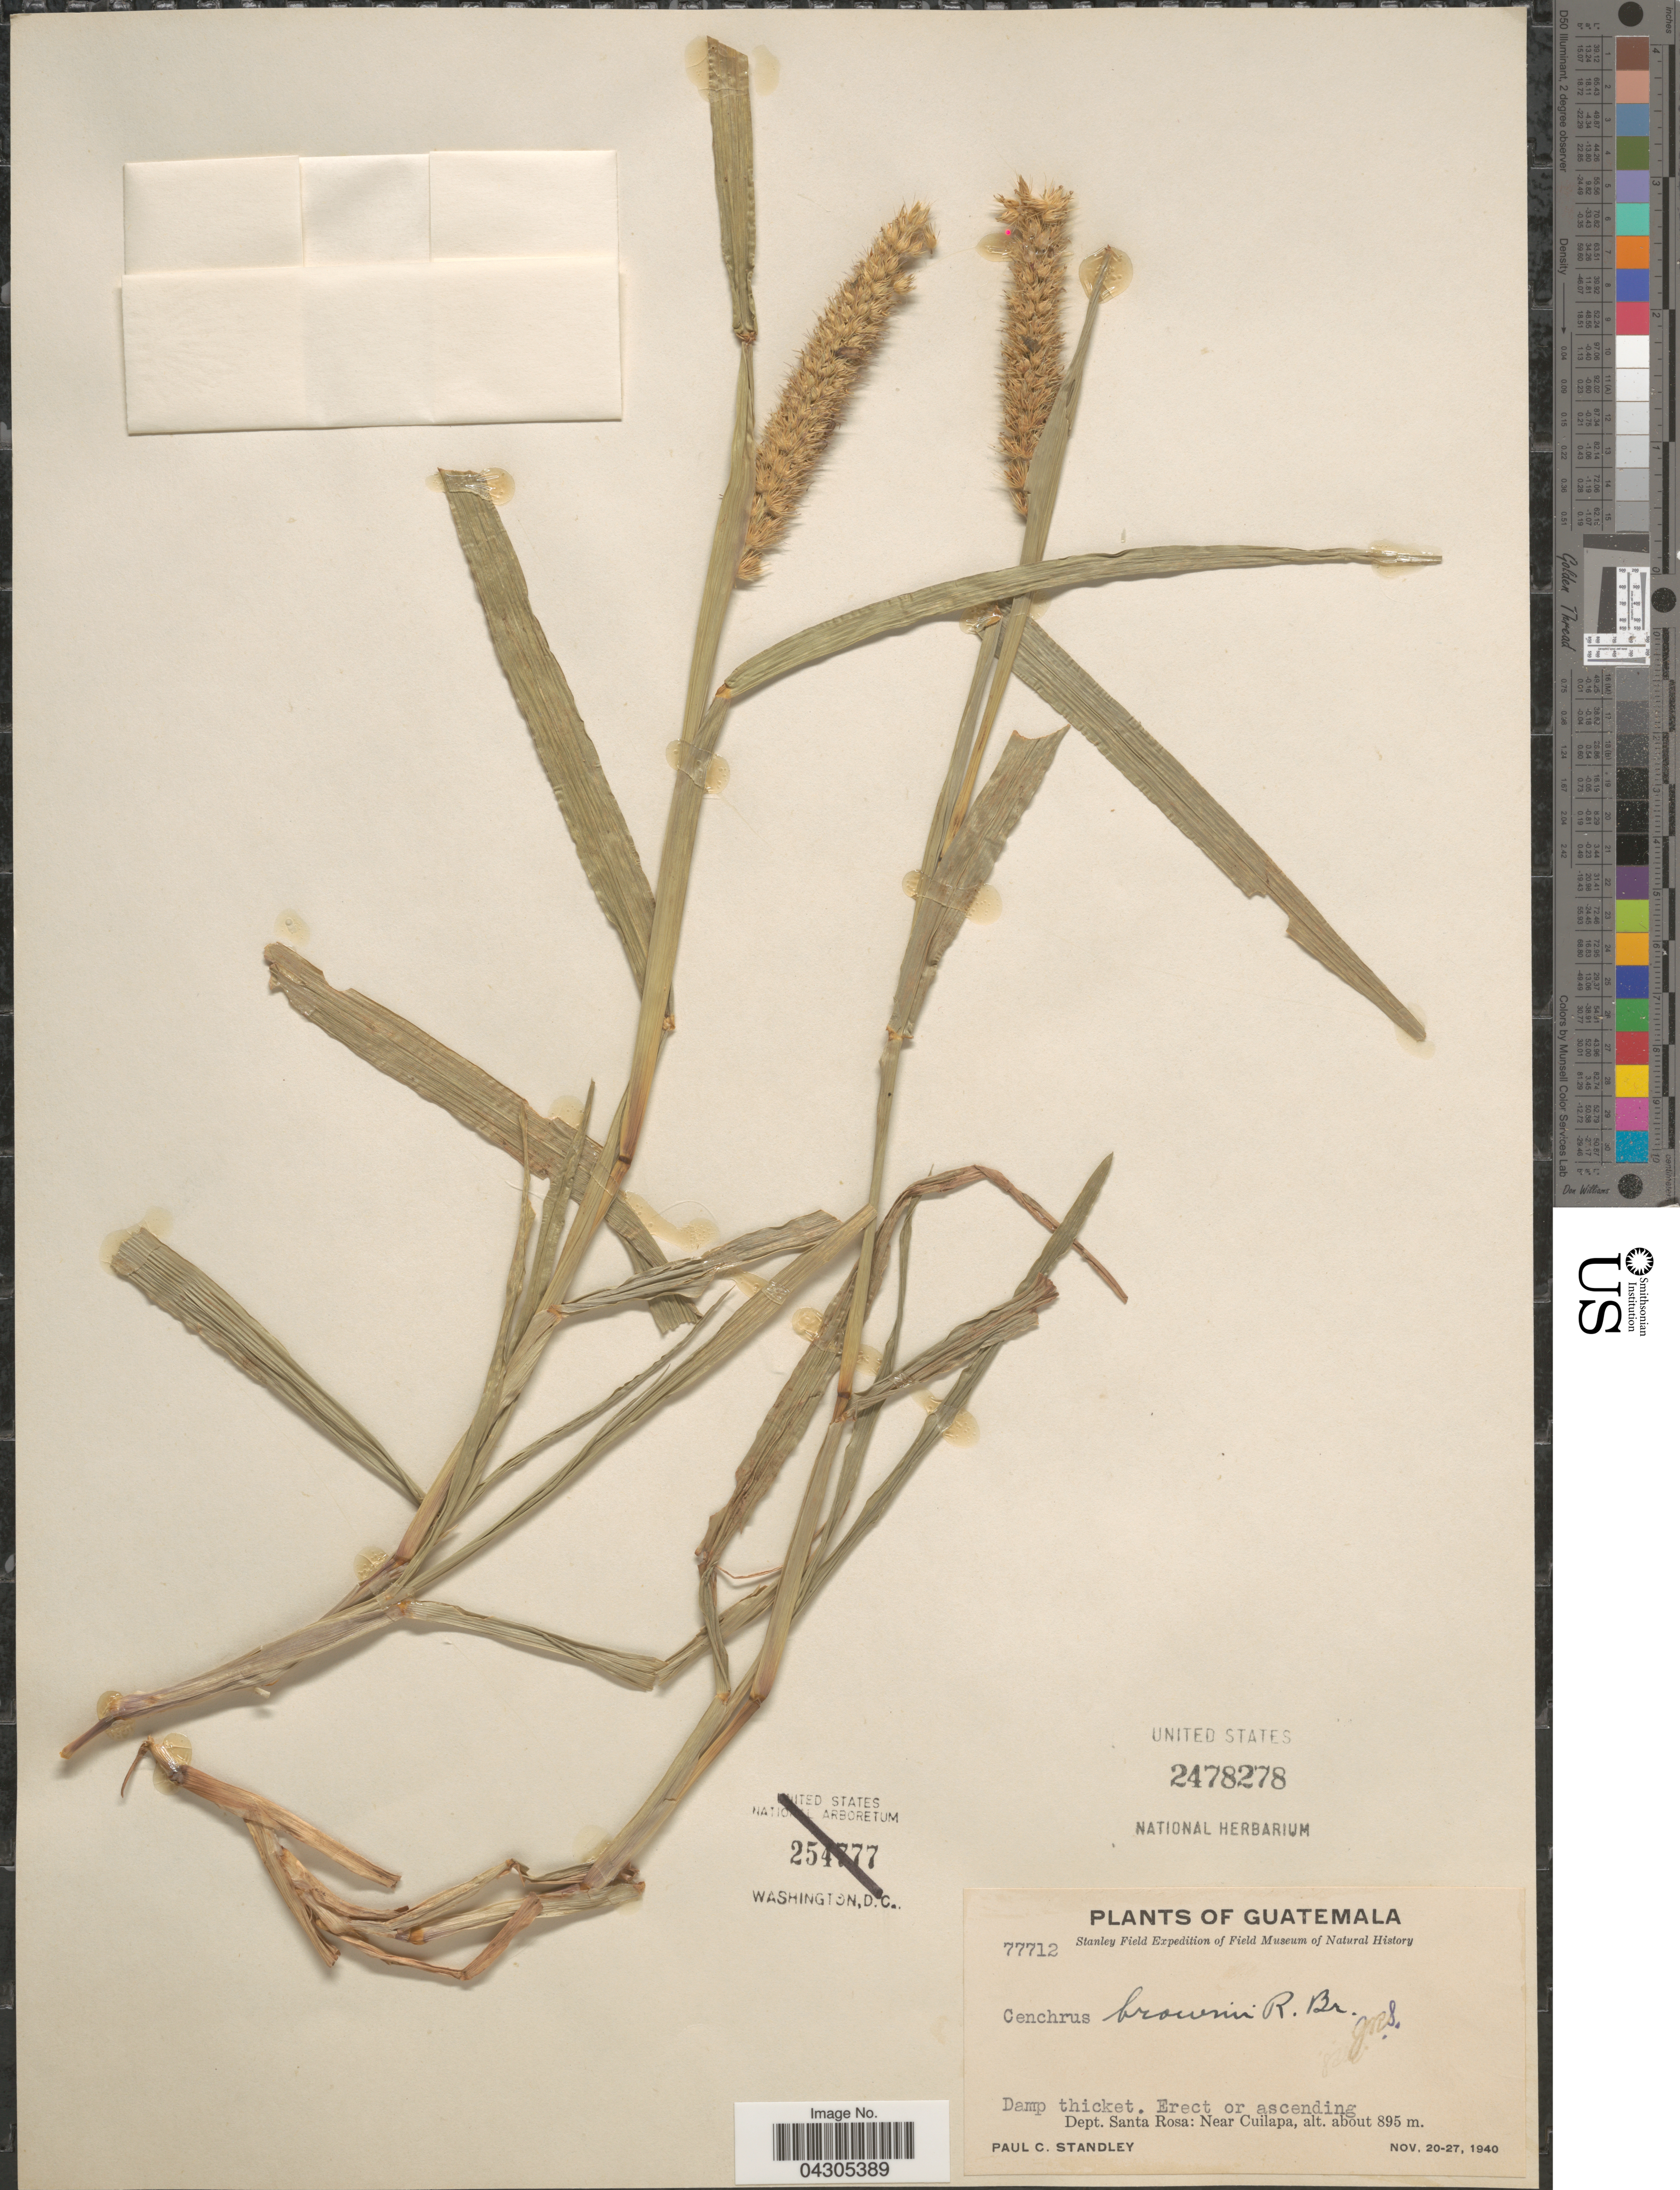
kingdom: Plantae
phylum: Tracheophyta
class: Liliopsida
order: Poales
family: Poaceae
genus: Cenchrus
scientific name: Cenchrus brownii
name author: Roem. & Schult.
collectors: P. C. Standley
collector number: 77712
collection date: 1940-11-20/1940-11-27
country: Guatemala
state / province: Santa Rosa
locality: Stanley Field Expedition. Dept. Santa Rosa: Near Cuilapa.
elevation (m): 895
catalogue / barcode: US 2478278